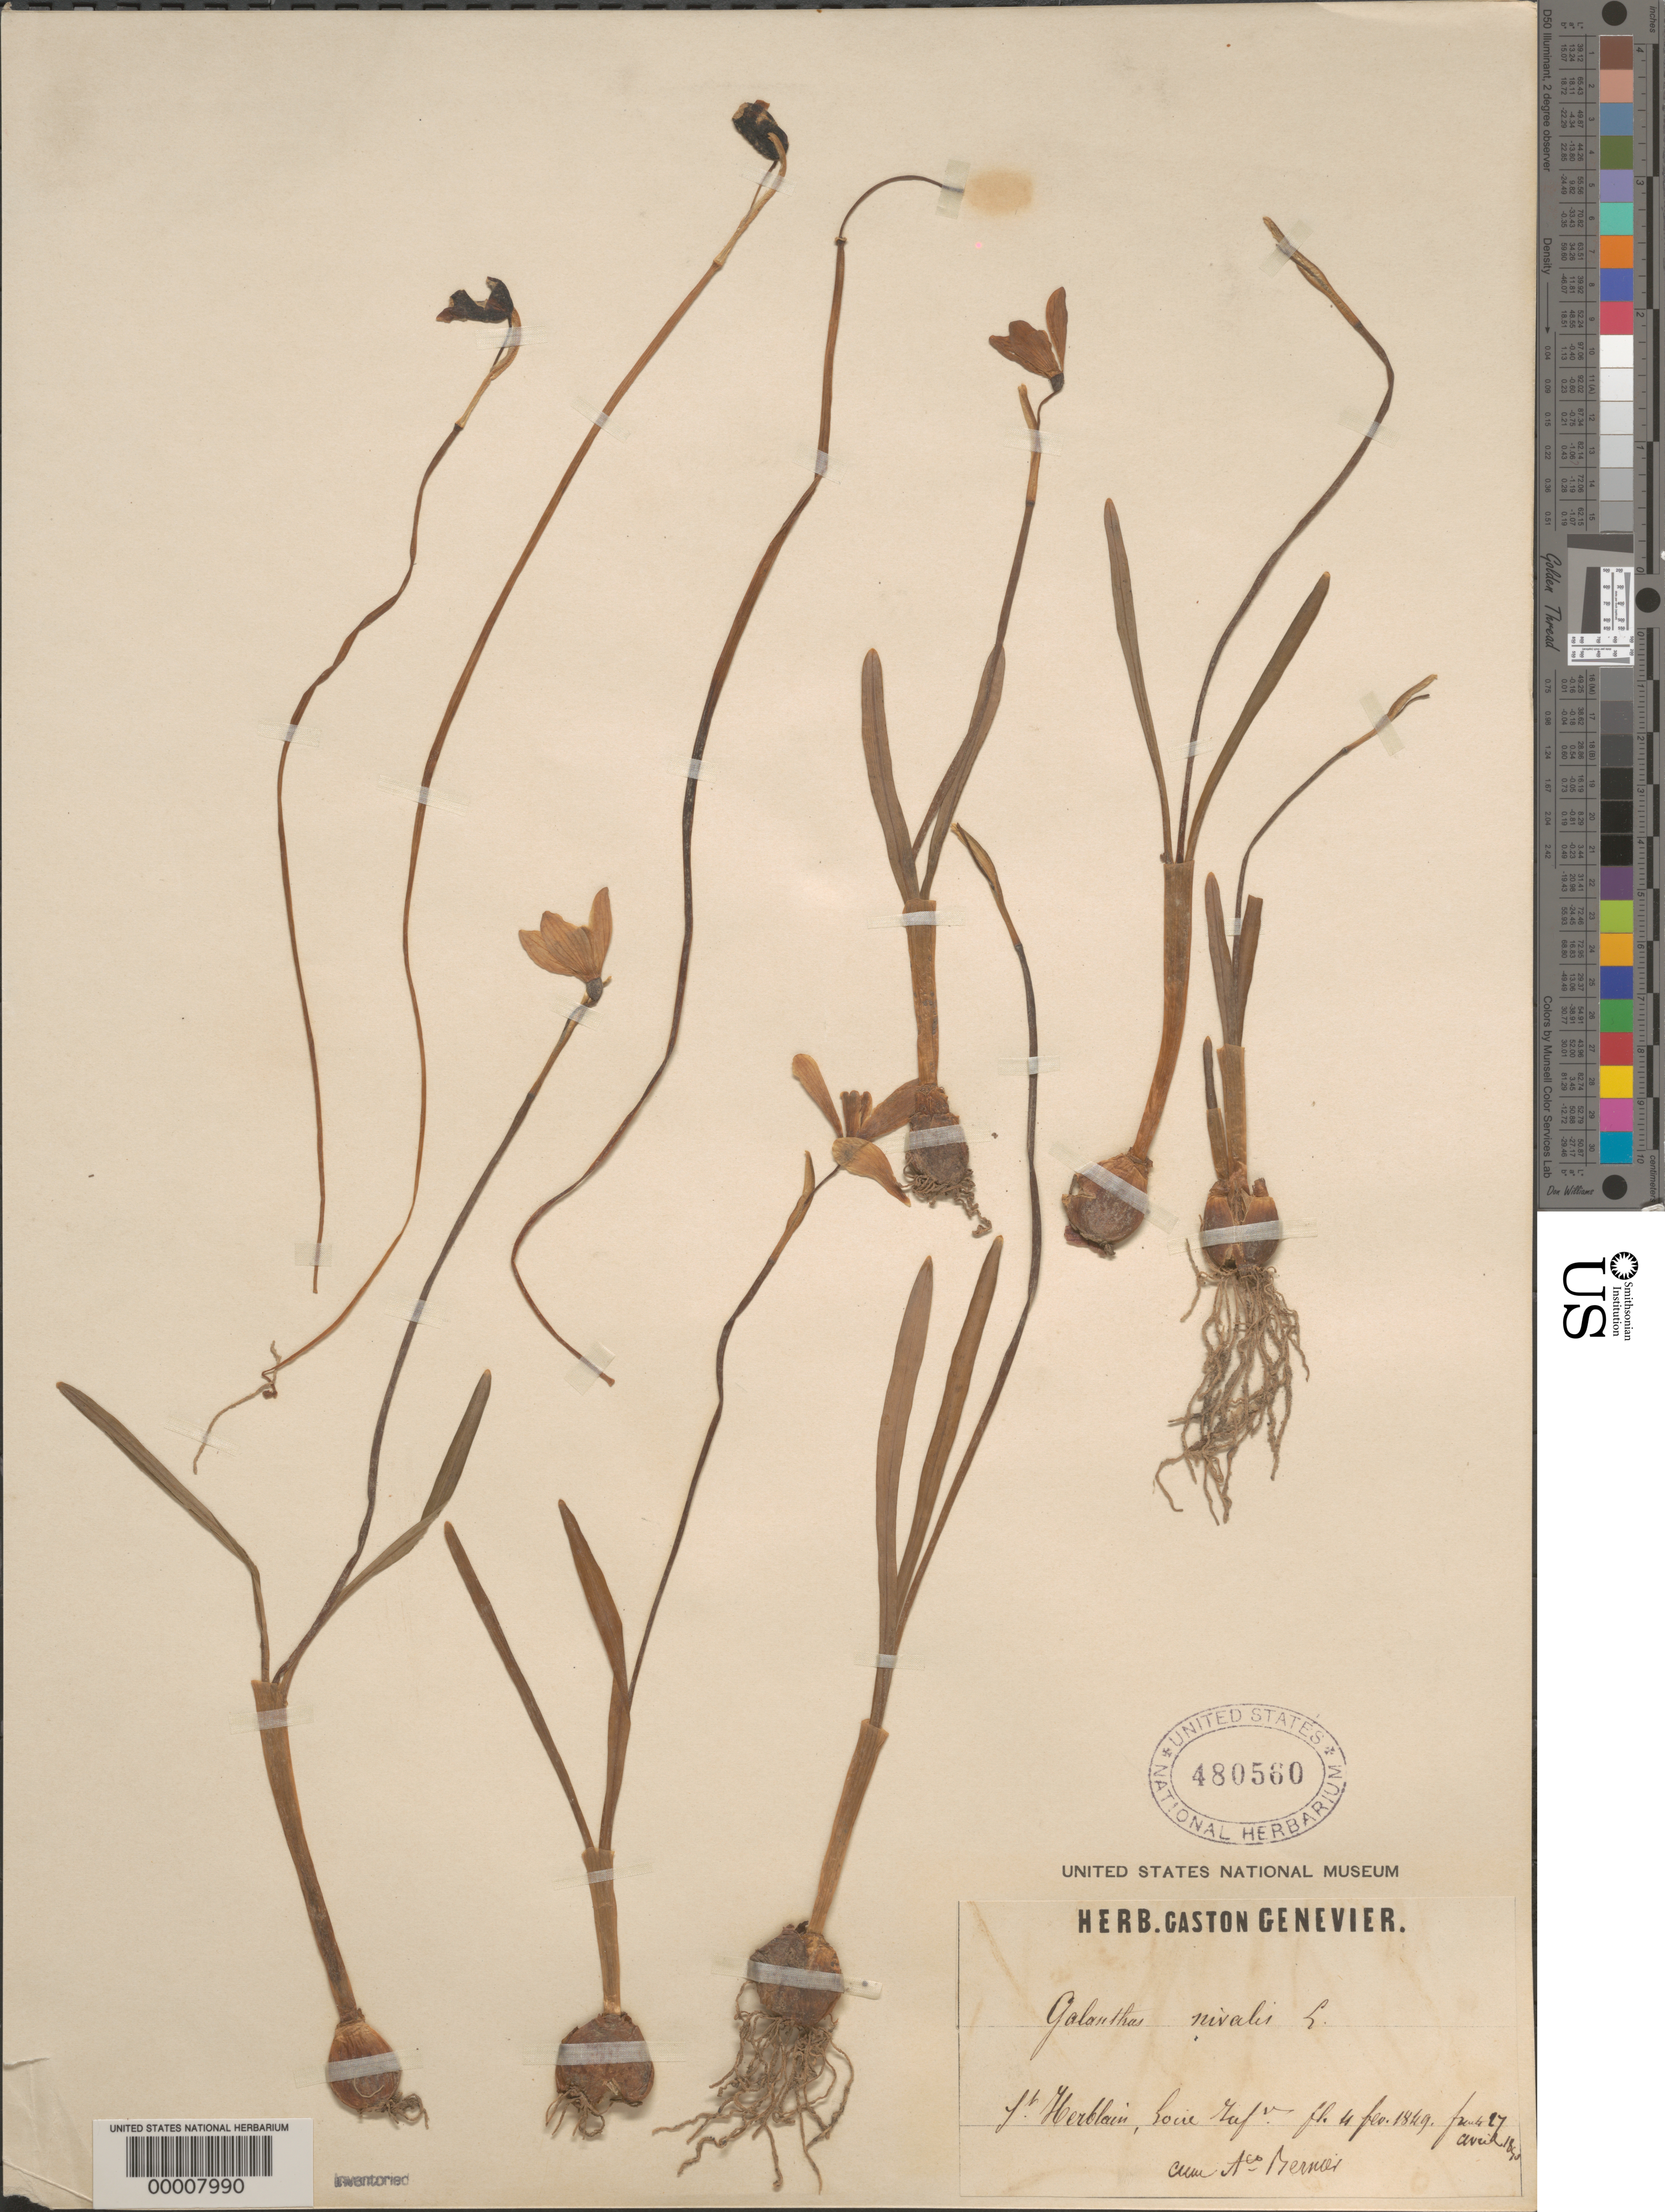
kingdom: Plantae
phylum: Tracheophyta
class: Liliopsida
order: Asparagales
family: Amaryllidaceae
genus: Galanthus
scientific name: Galanthus nivalis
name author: L.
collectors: A. Bernier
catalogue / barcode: US 480560